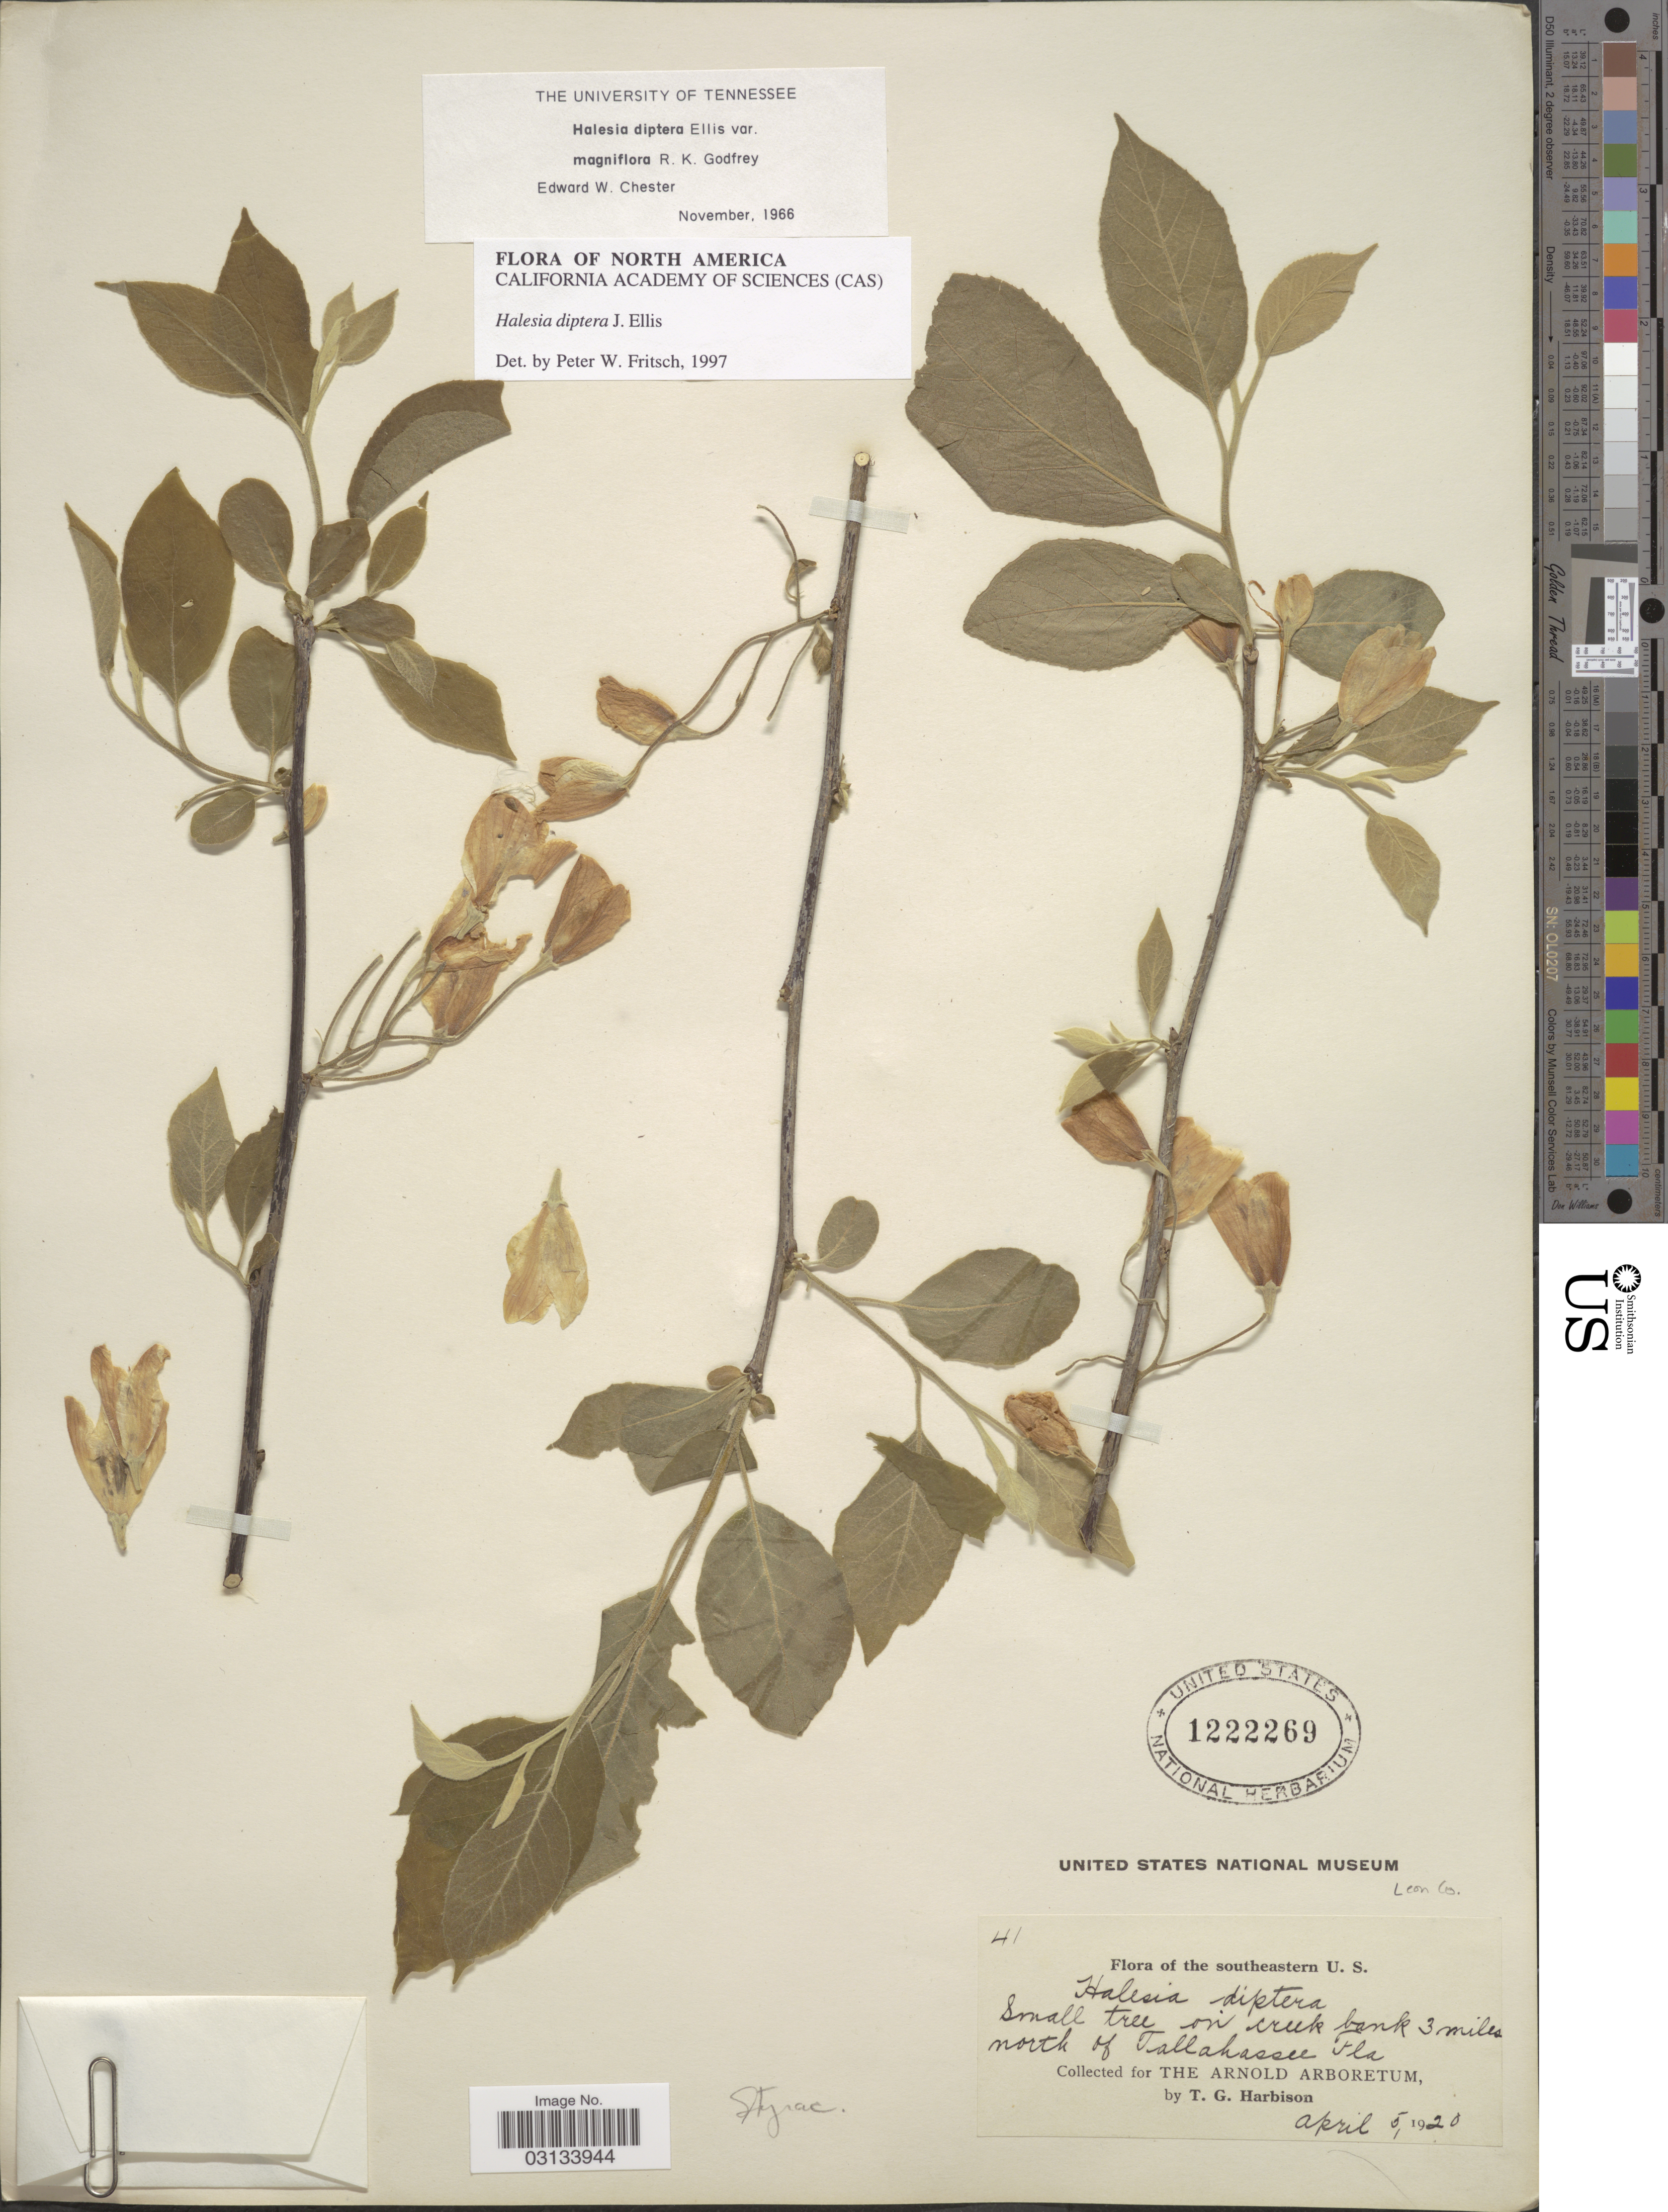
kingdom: Plantae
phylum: Tracheophyta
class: Magnoliopsida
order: Ericales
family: Styracaceae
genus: Halesia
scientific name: Halesia diptera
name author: J. Ellis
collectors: T. Harbison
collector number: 41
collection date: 1920-04-05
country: United States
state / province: Florida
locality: Leon Co. Southeastern U. S. 3 miles north of Tallahassee Fla.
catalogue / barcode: US 1222269